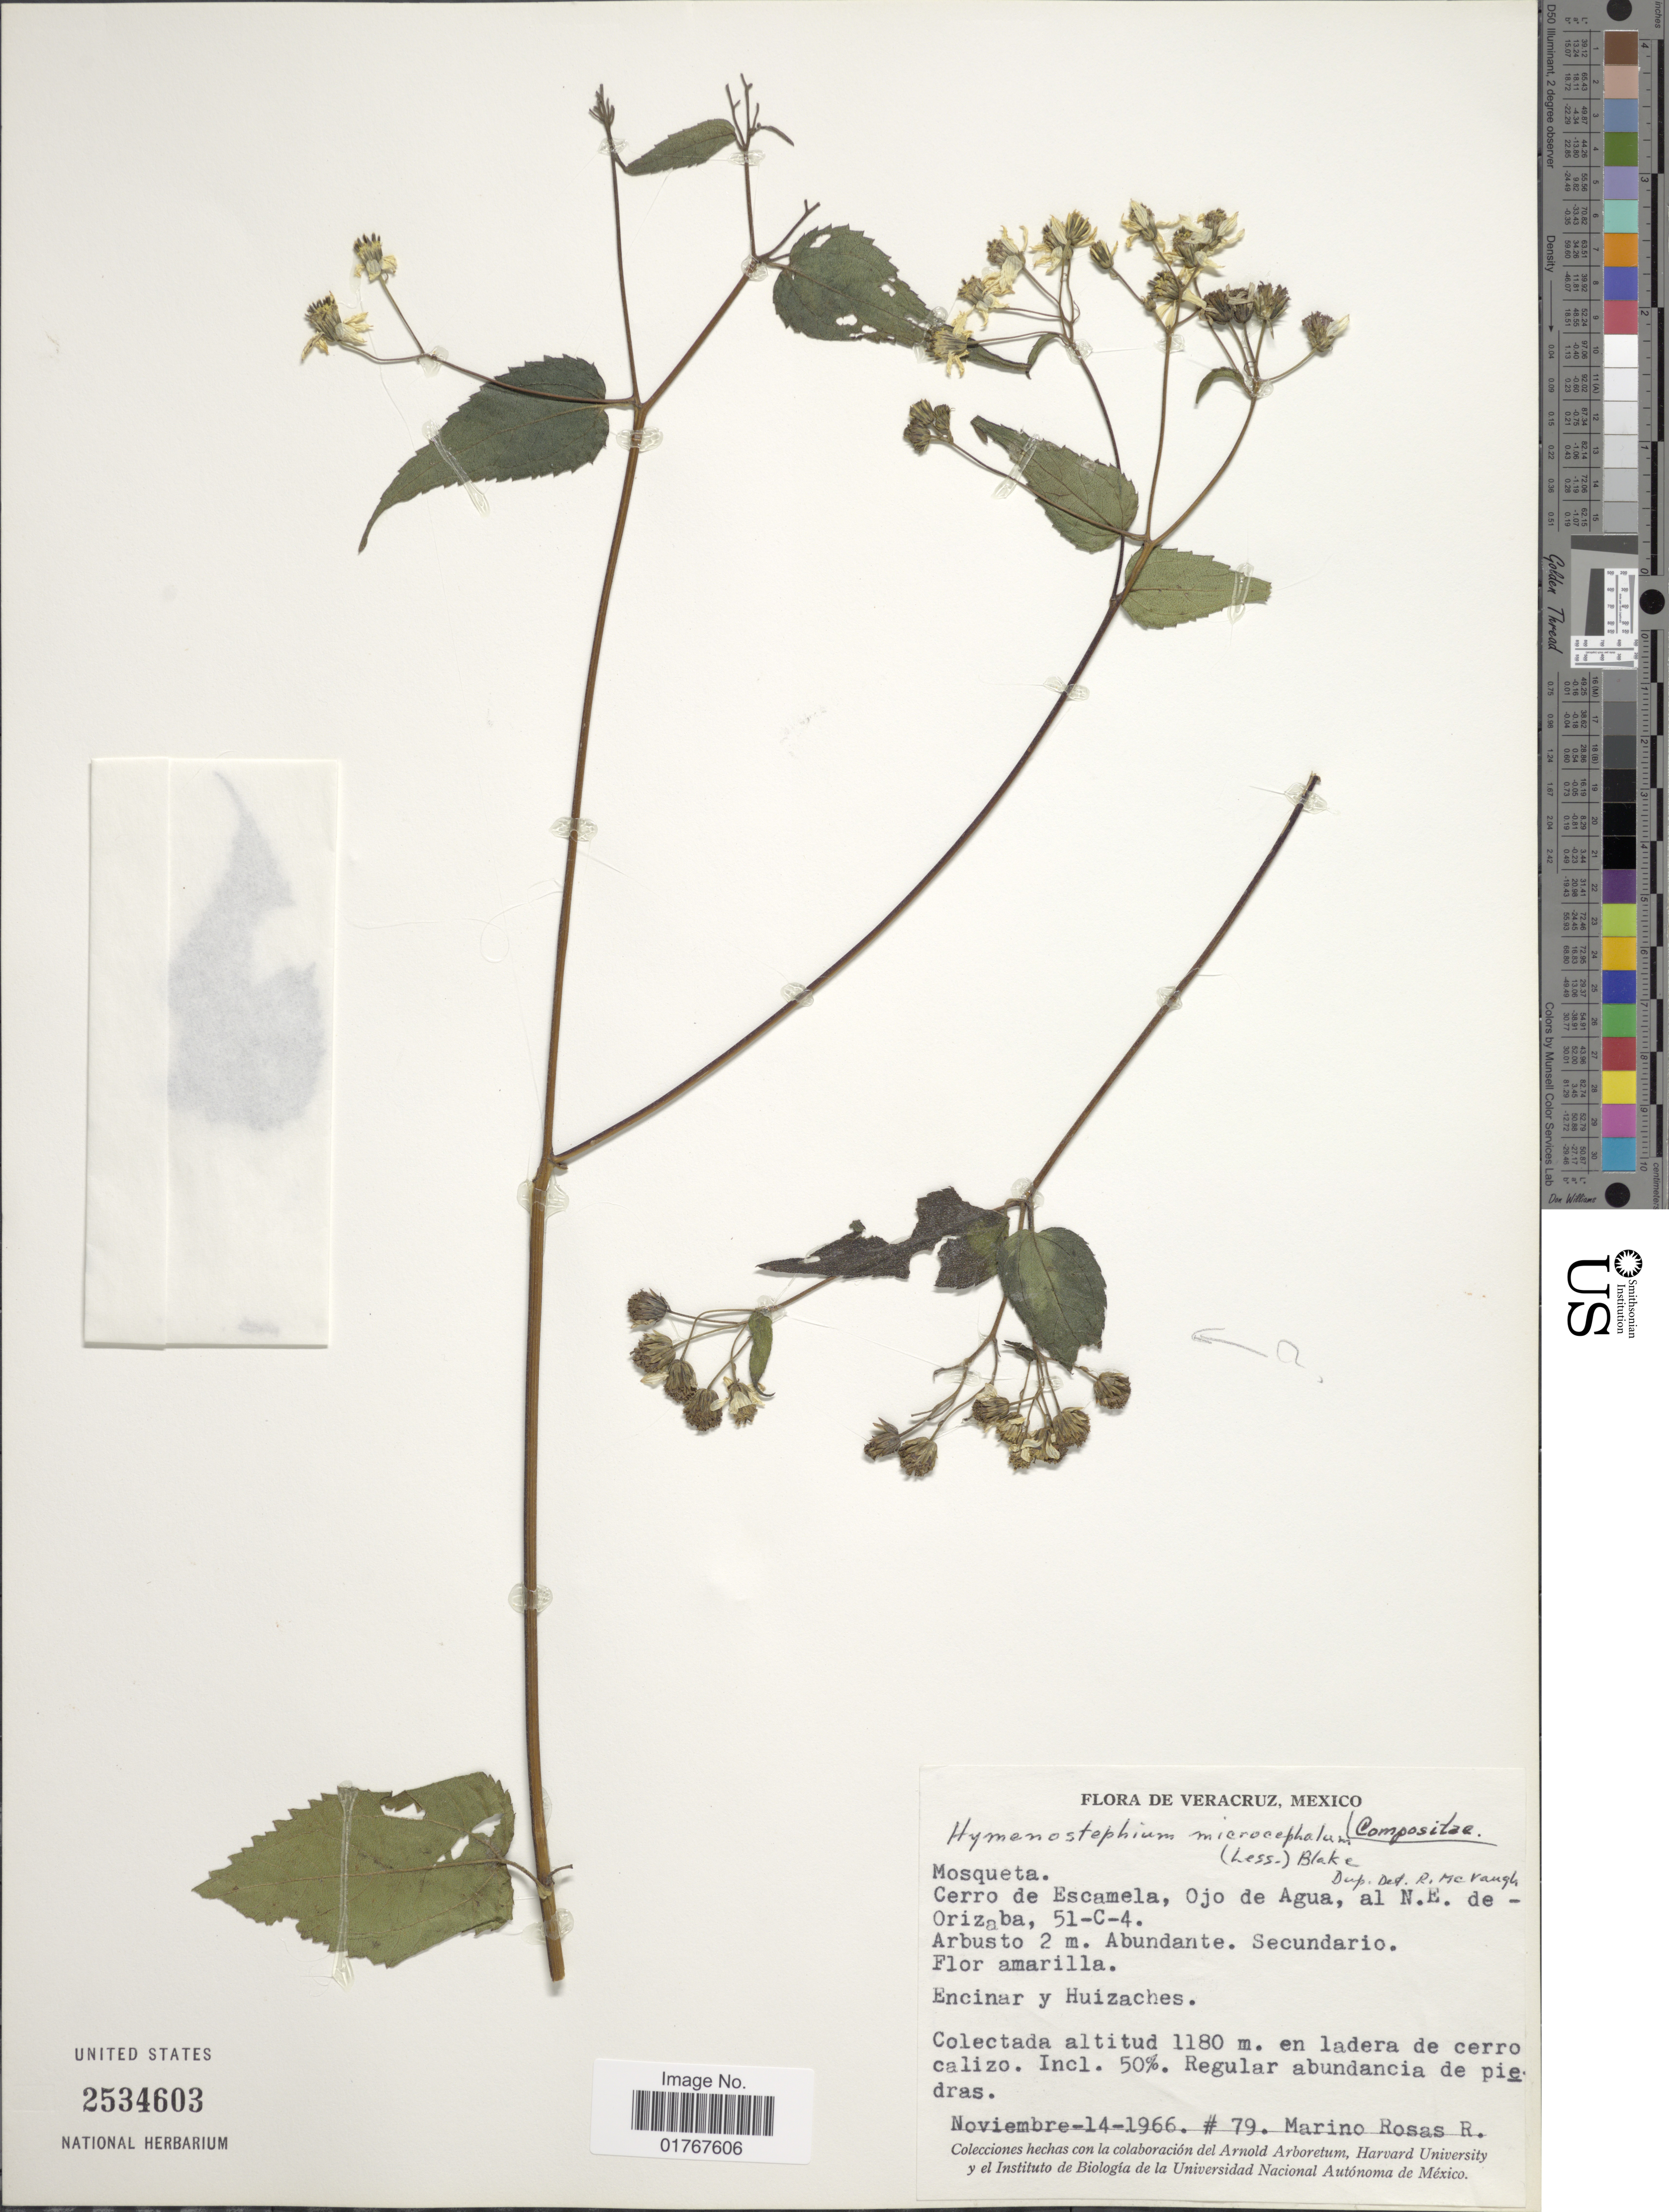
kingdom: Plantae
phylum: Tracheophyta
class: Magnoliopsida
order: Asterales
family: Asteraceae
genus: Viguiera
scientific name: Viguiera cordata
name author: (Hook. & Arn.) D'Arcy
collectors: M. Rosas R.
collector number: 79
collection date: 1966-11-14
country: Mexico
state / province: Veracruz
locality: Veracruz, Mosqueta, Cerro de Escamela, Ojo de Agua, al N.E. de Orizaba, 51-C-4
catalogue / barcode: US 25354603